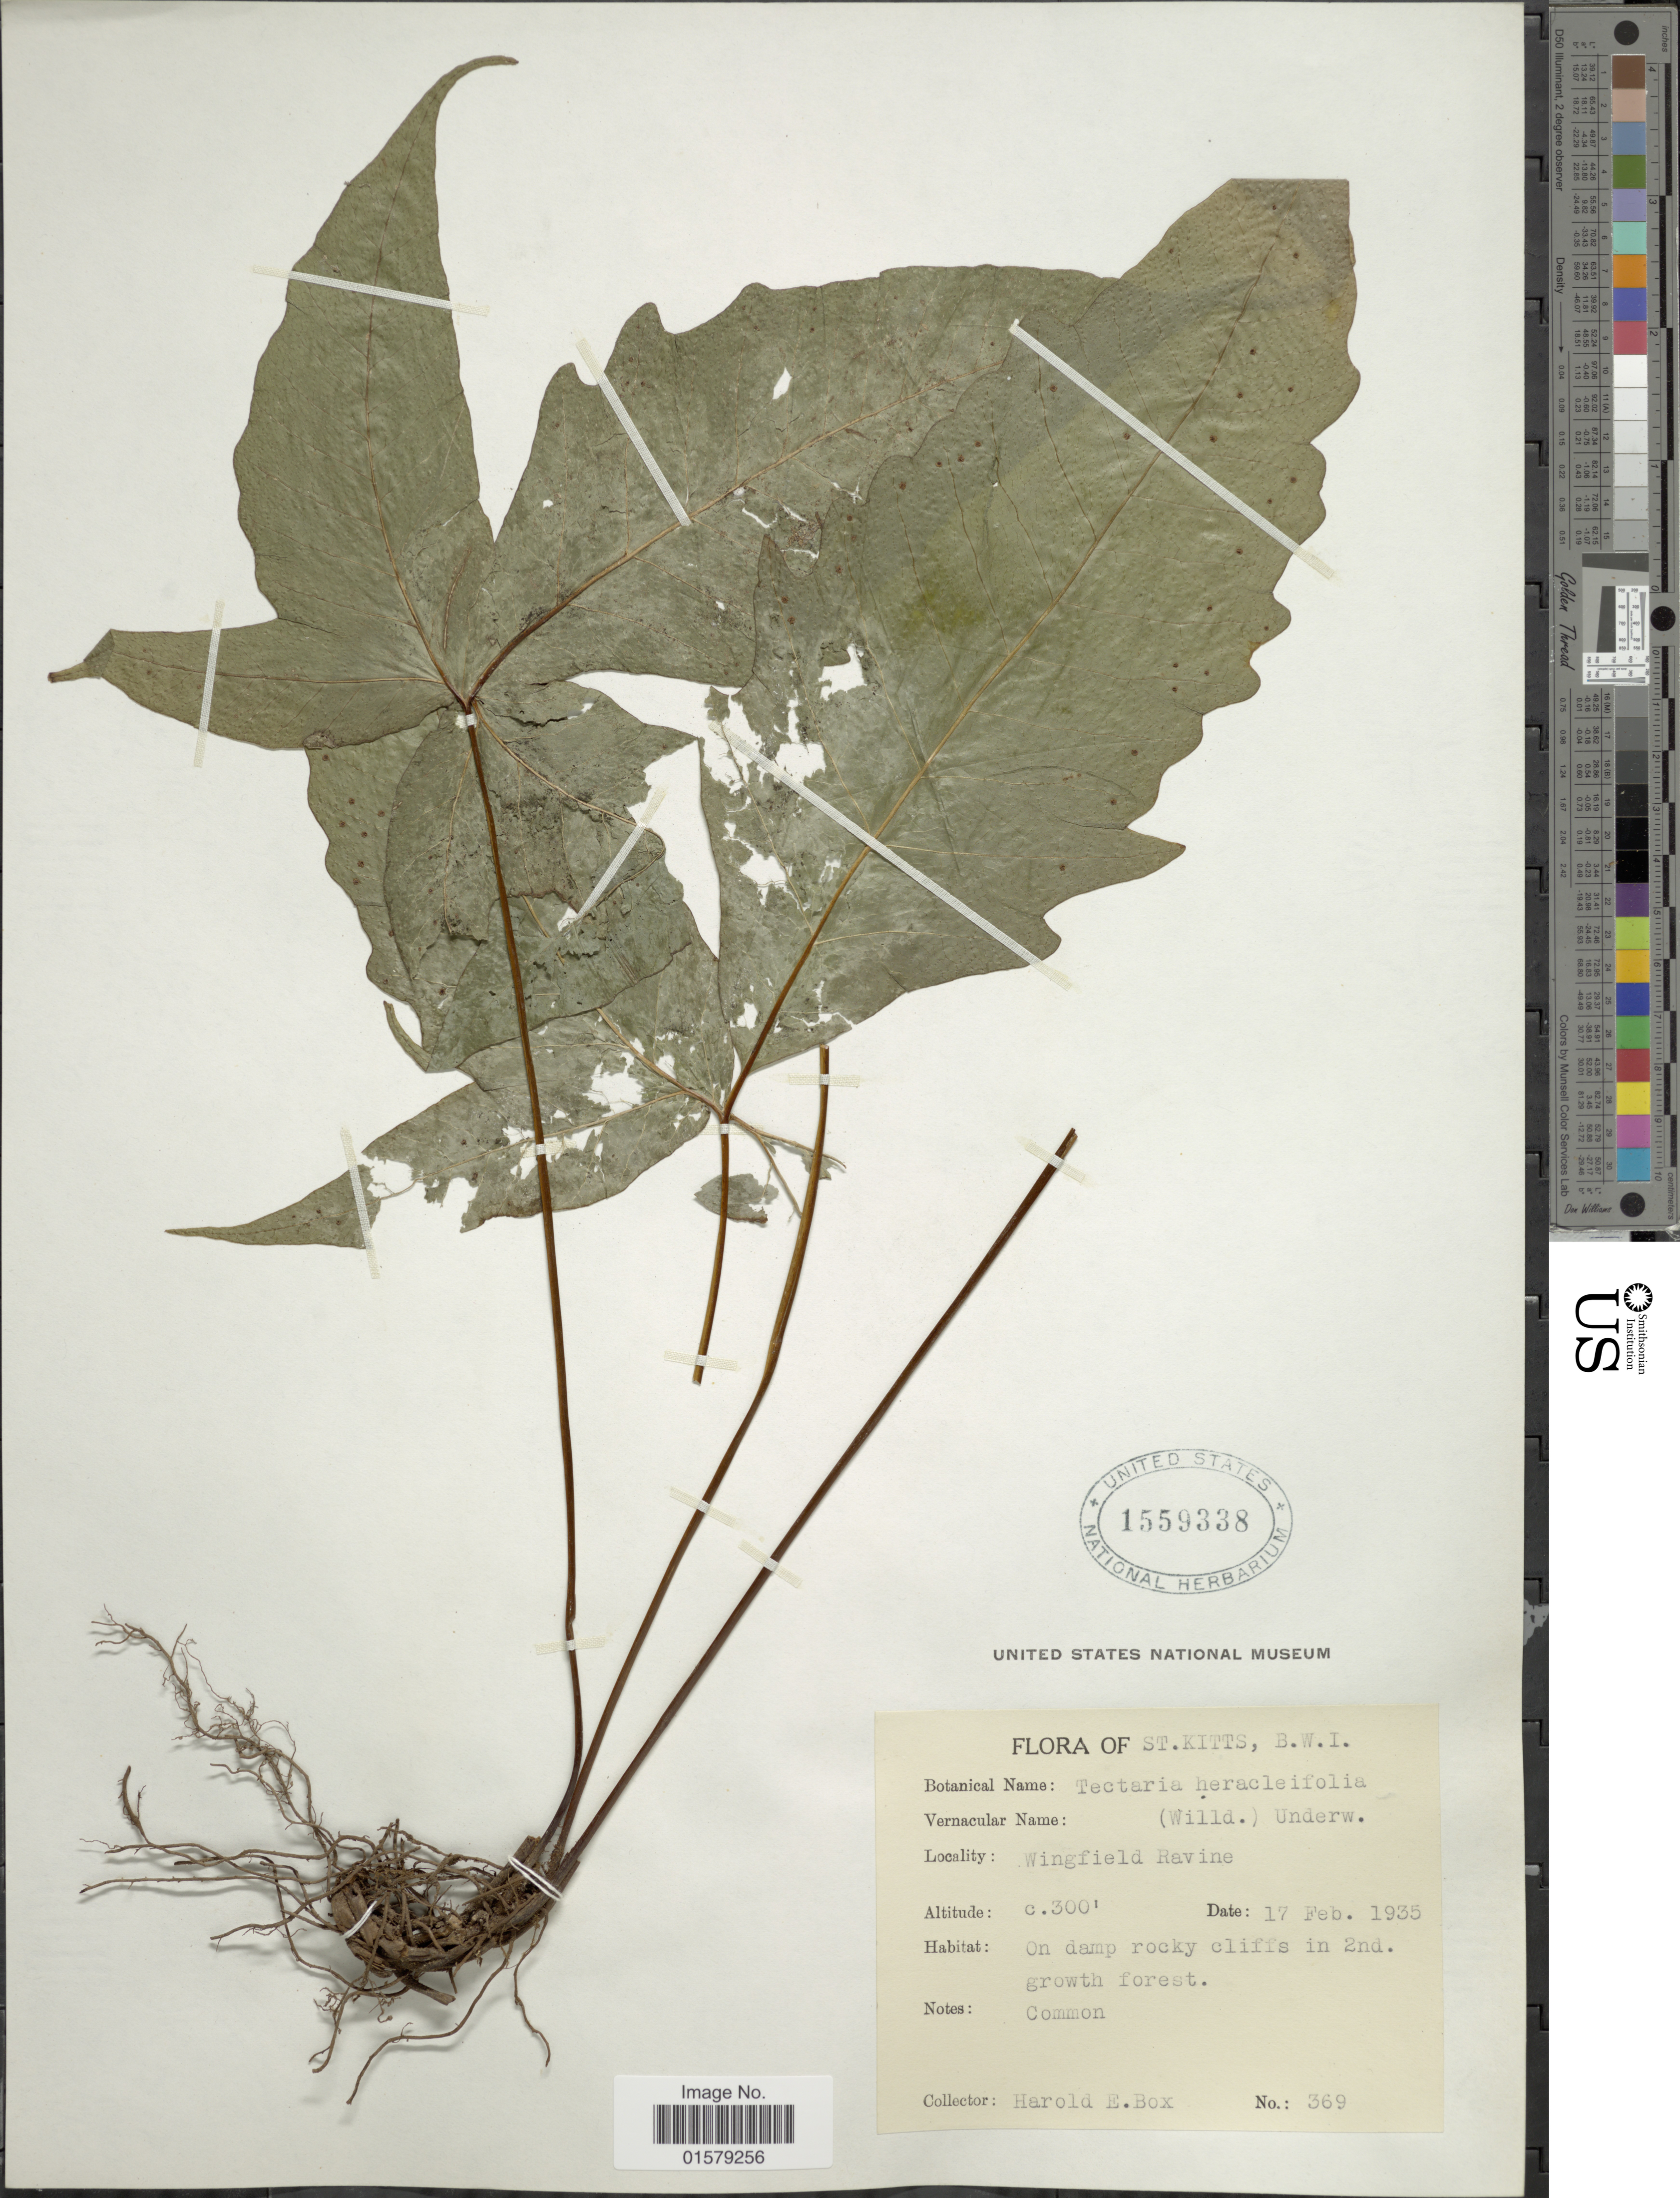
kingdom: Plantae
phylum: Tracheophyta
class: Polypodiopsida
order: Polypodiales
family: Tectariaceae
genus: Tectaria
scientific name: Tectaria heracleifolia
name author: (Willd.) Underw.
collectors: H. E. Box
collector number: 369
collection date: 1935-02-17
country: St. Christopher-Nevis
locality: St. Kitts, Wingfield Ravine, on damp rocky cliffs in 2nd growth forest.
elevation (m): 91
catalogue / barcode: US 1559338